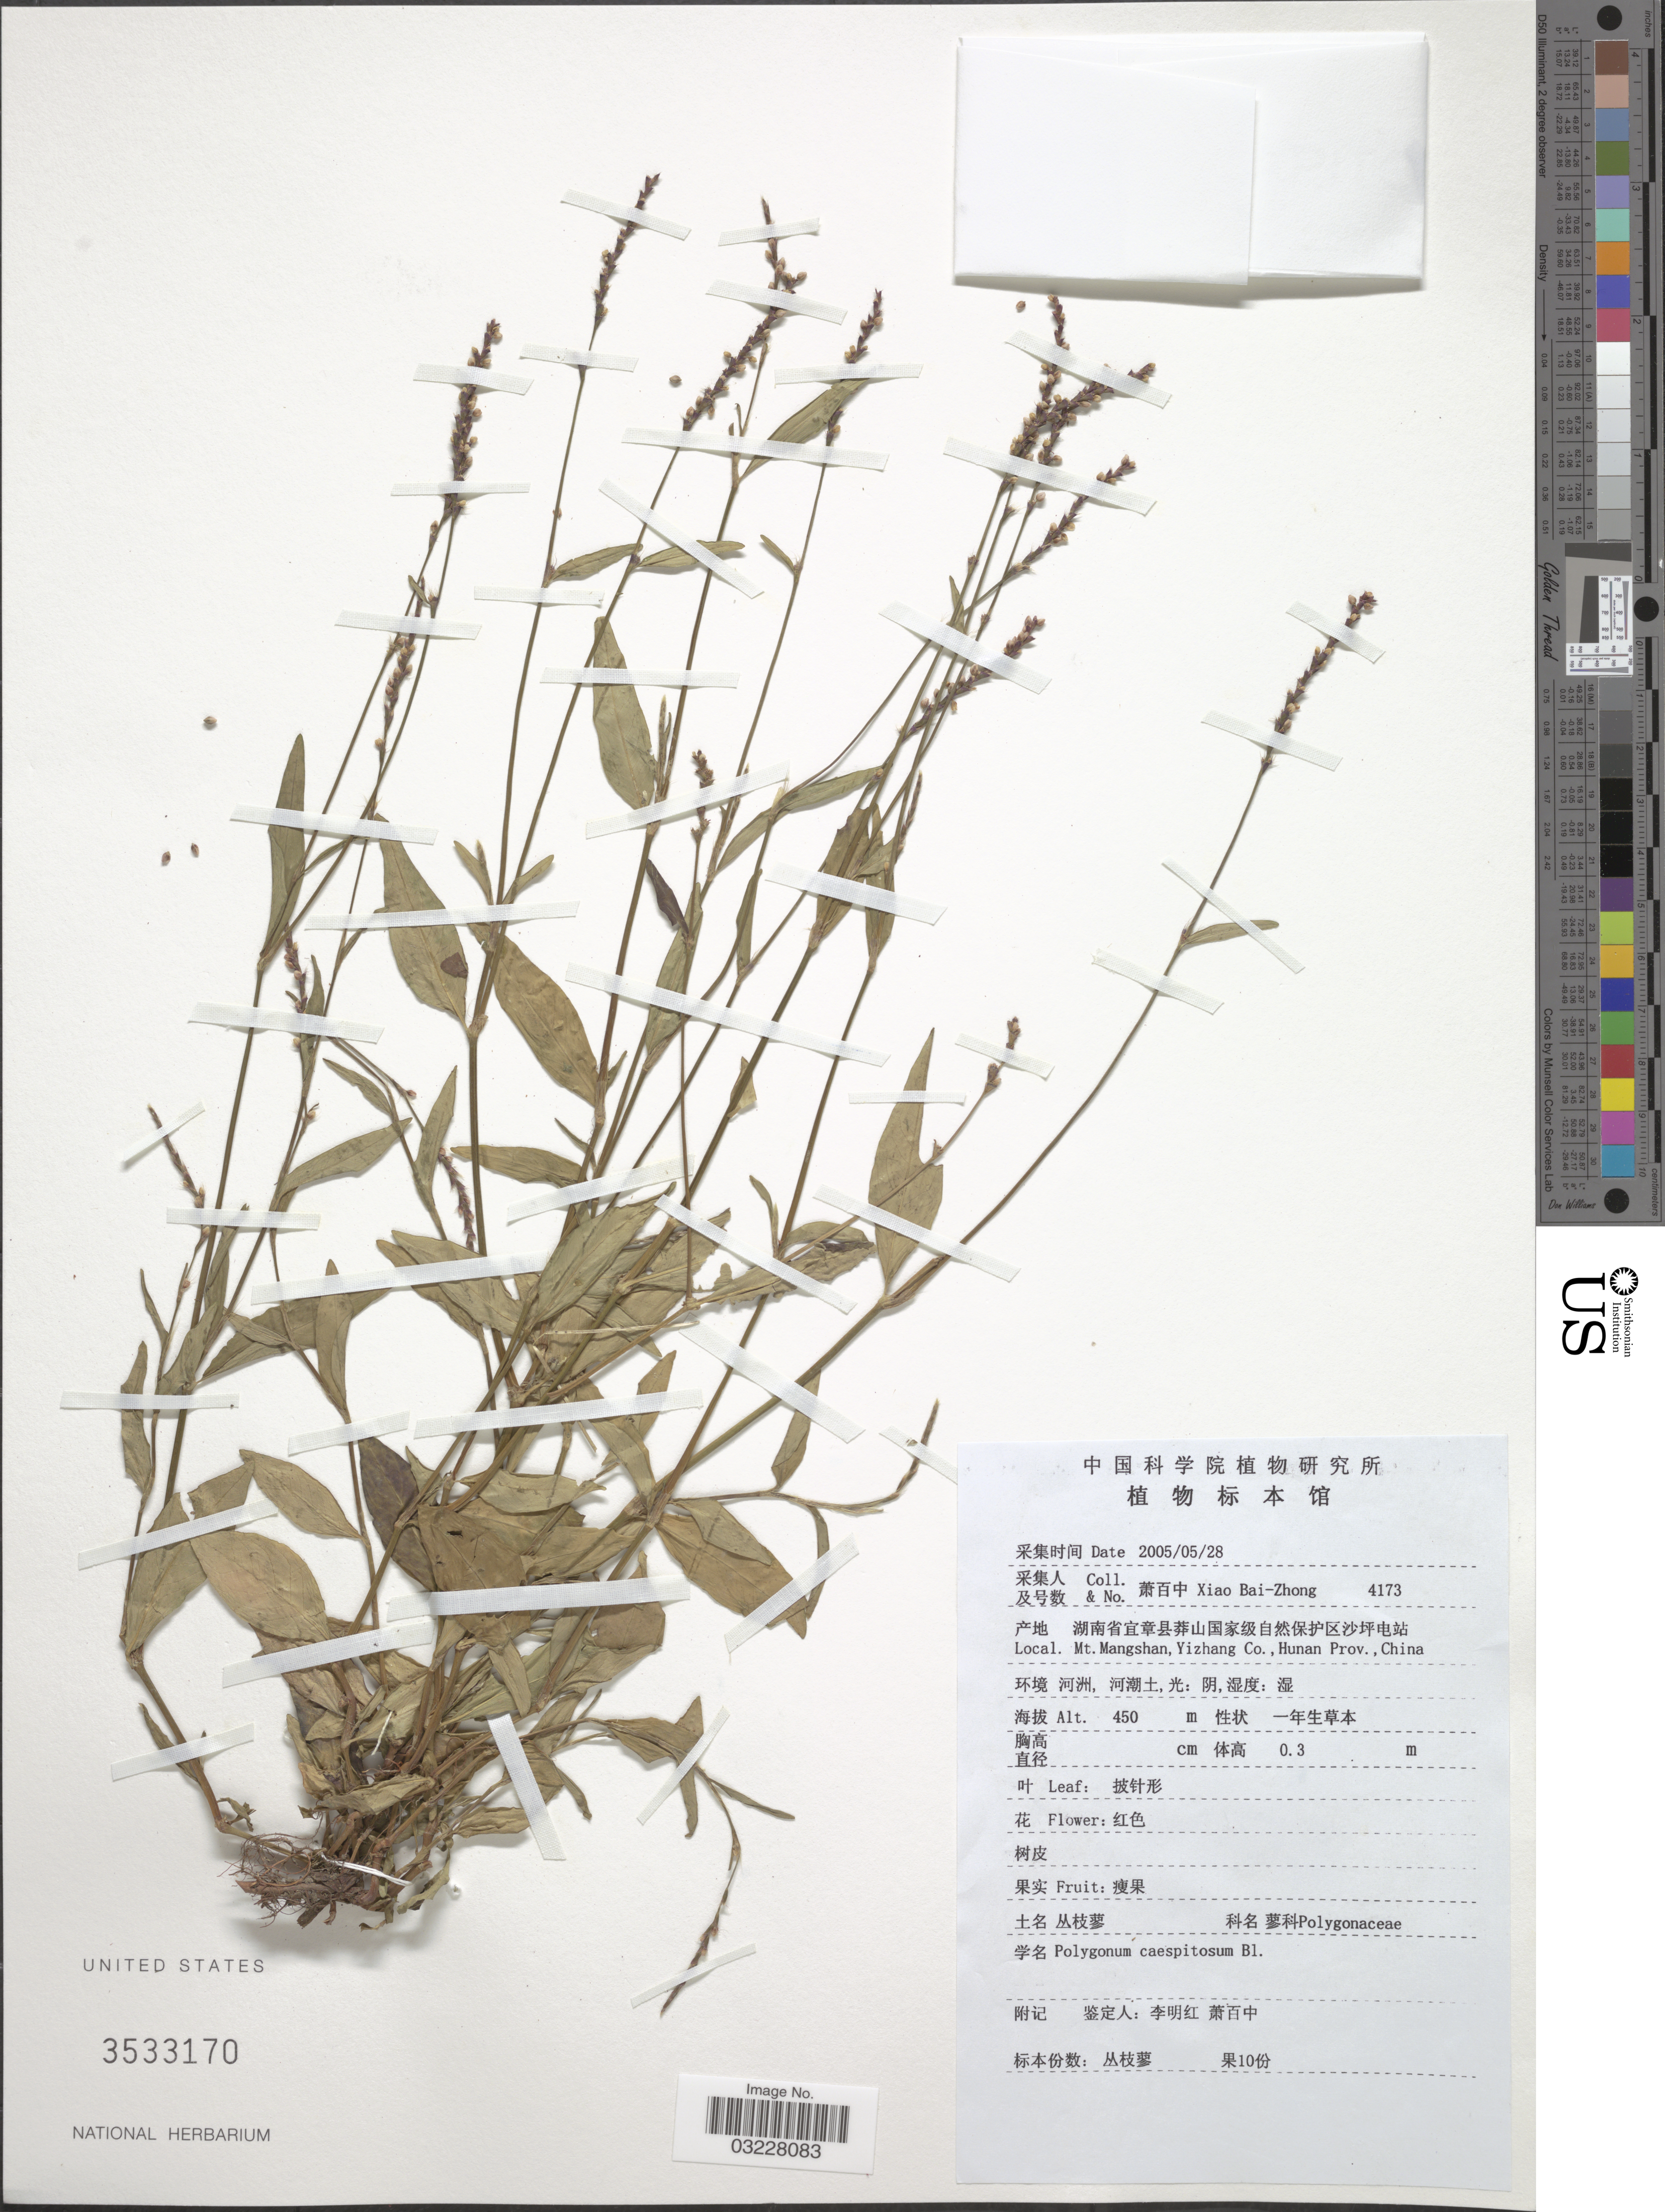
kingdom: Plantae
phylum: Tracheophyta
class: Magnoliopsida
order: Caryophyllales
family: Polygonaceae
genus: Polygonum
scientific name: Polygonum caespitosum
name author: Blume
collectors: B. Z. Xiao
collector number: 4173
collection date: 2005-05-28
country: China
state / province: Hunan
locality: Mt. Mangshan, Yizhang Co.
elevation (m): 450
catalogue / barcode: US 3533170